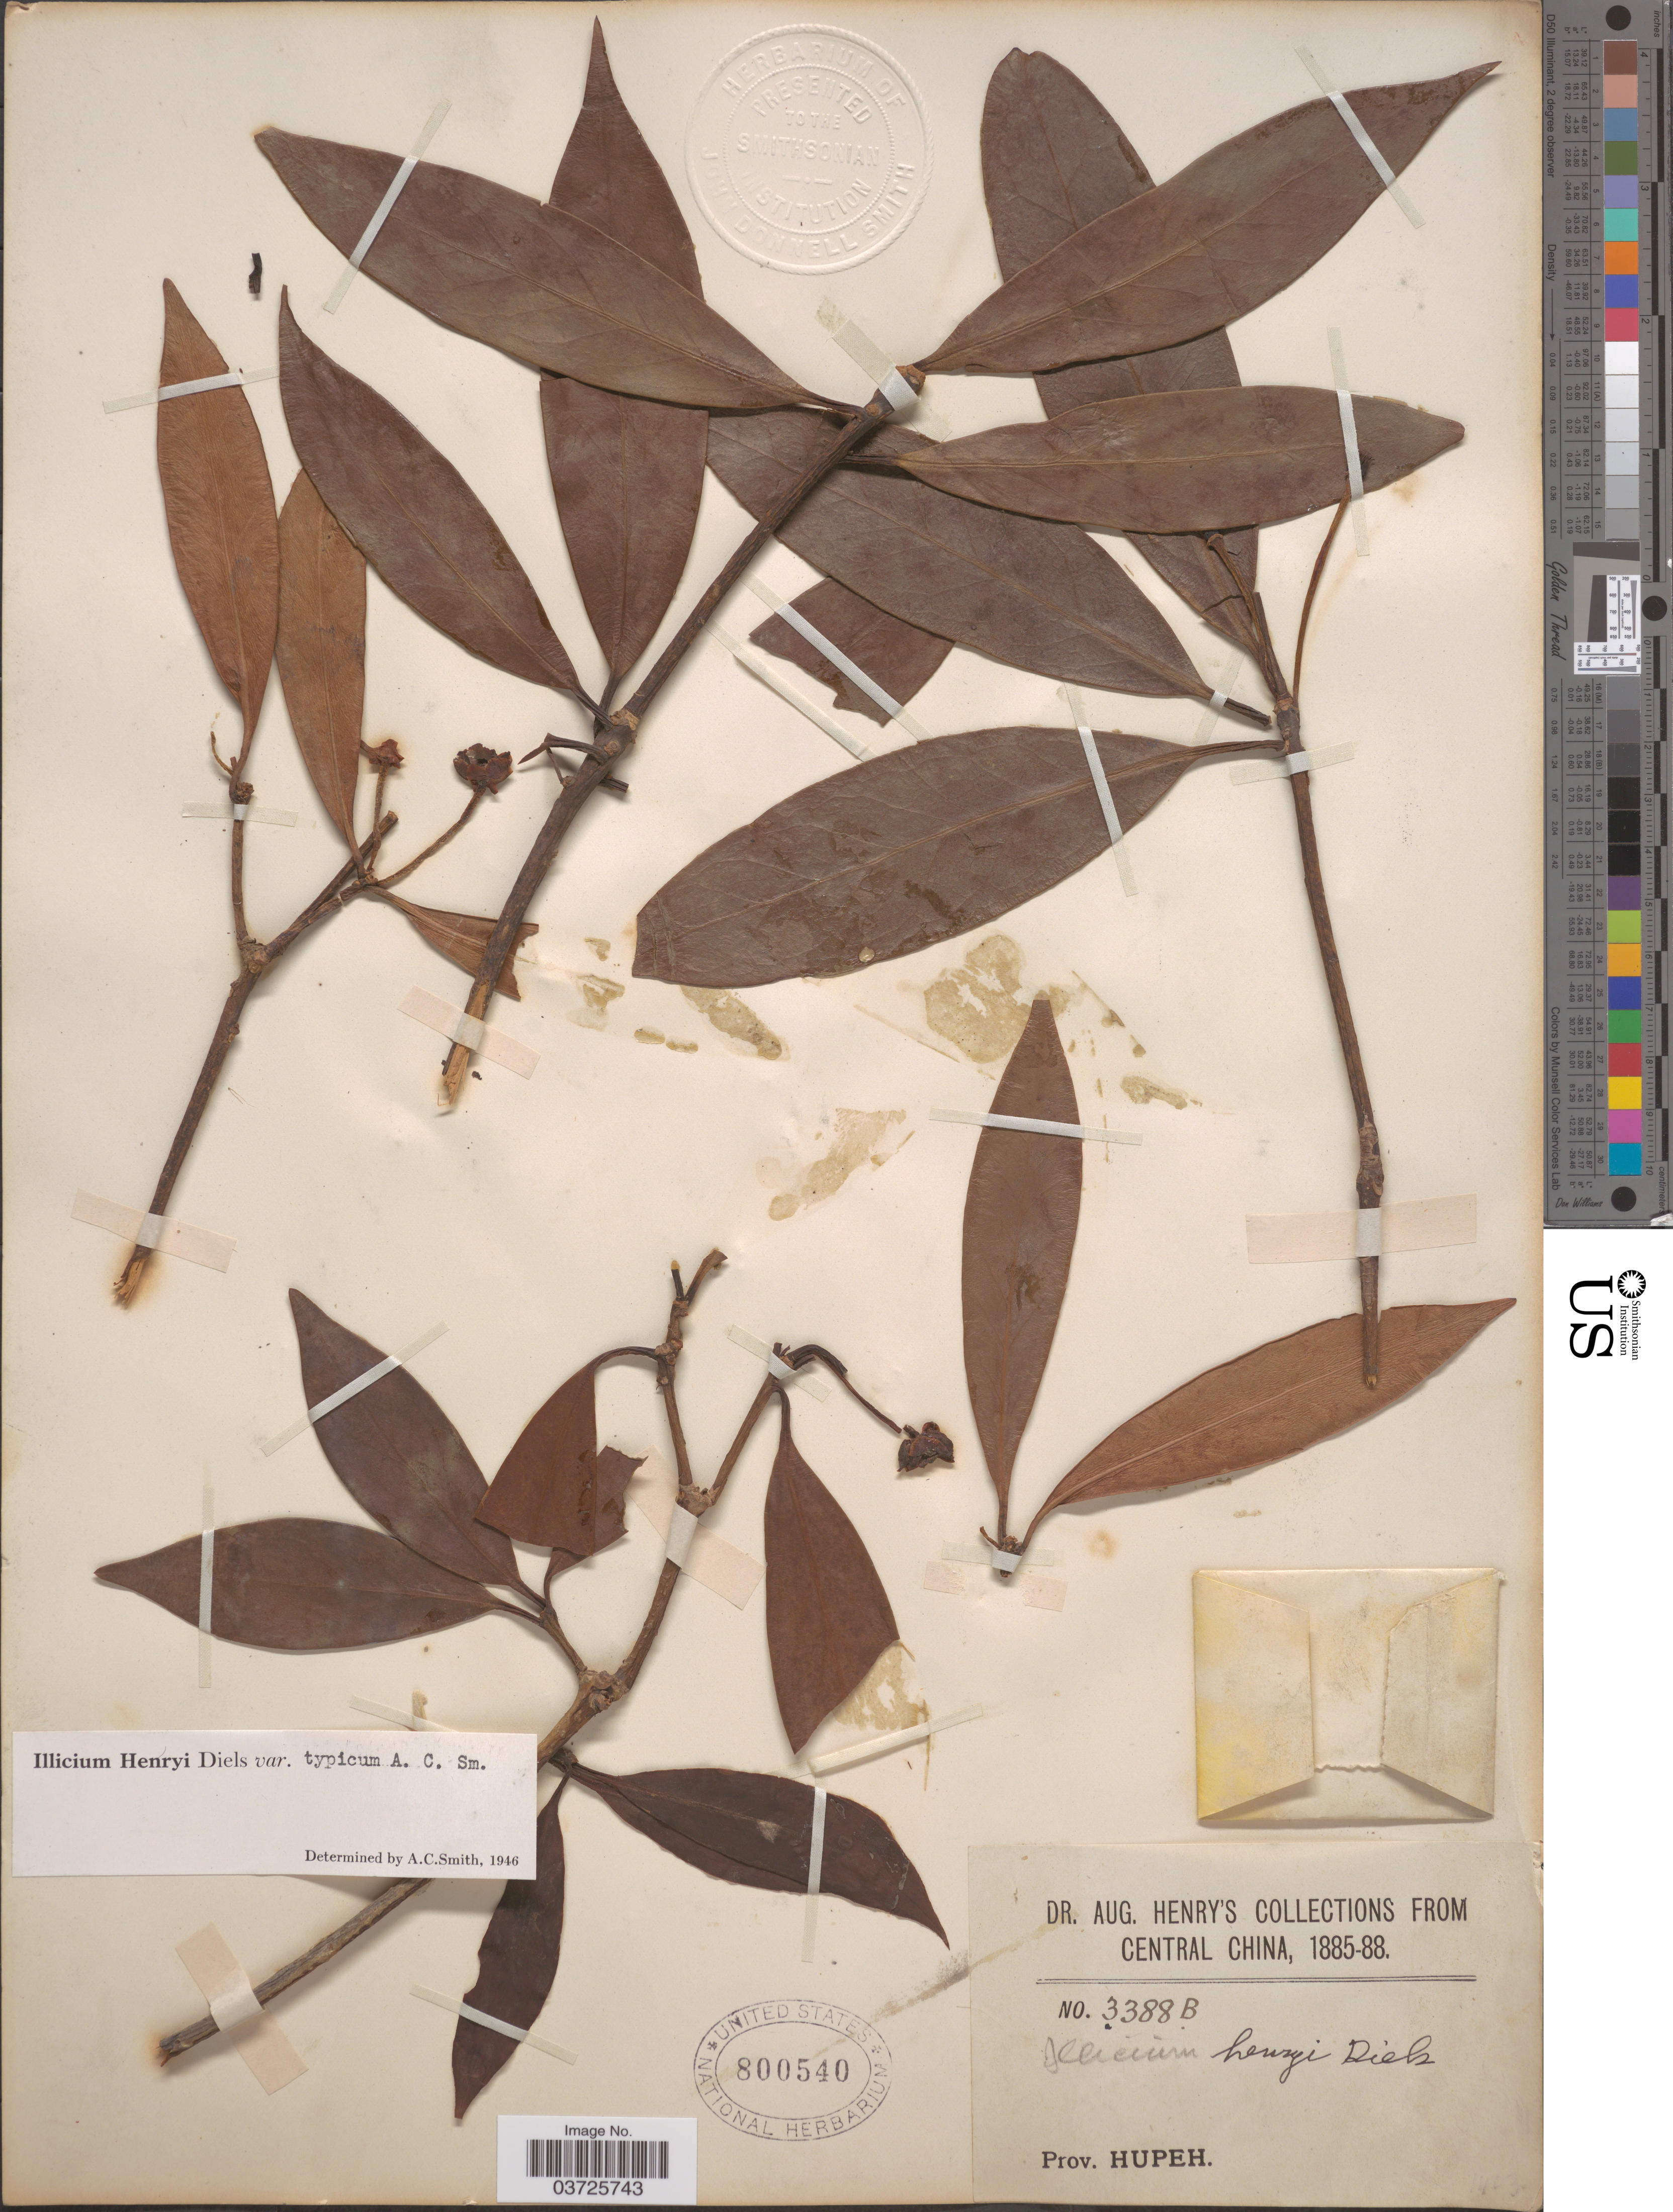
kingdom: Plantae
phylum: Tracheophyta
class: Magnoliopsida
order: Austrobaileyales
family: Schisandraceae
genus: Illicium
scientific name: Illicium henryi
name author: Diels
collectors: A. Henry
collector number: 3388 B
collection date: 1885/1888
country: China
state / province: Hubei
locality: Central China. Prov. Hupeh.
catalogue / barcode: US 800540